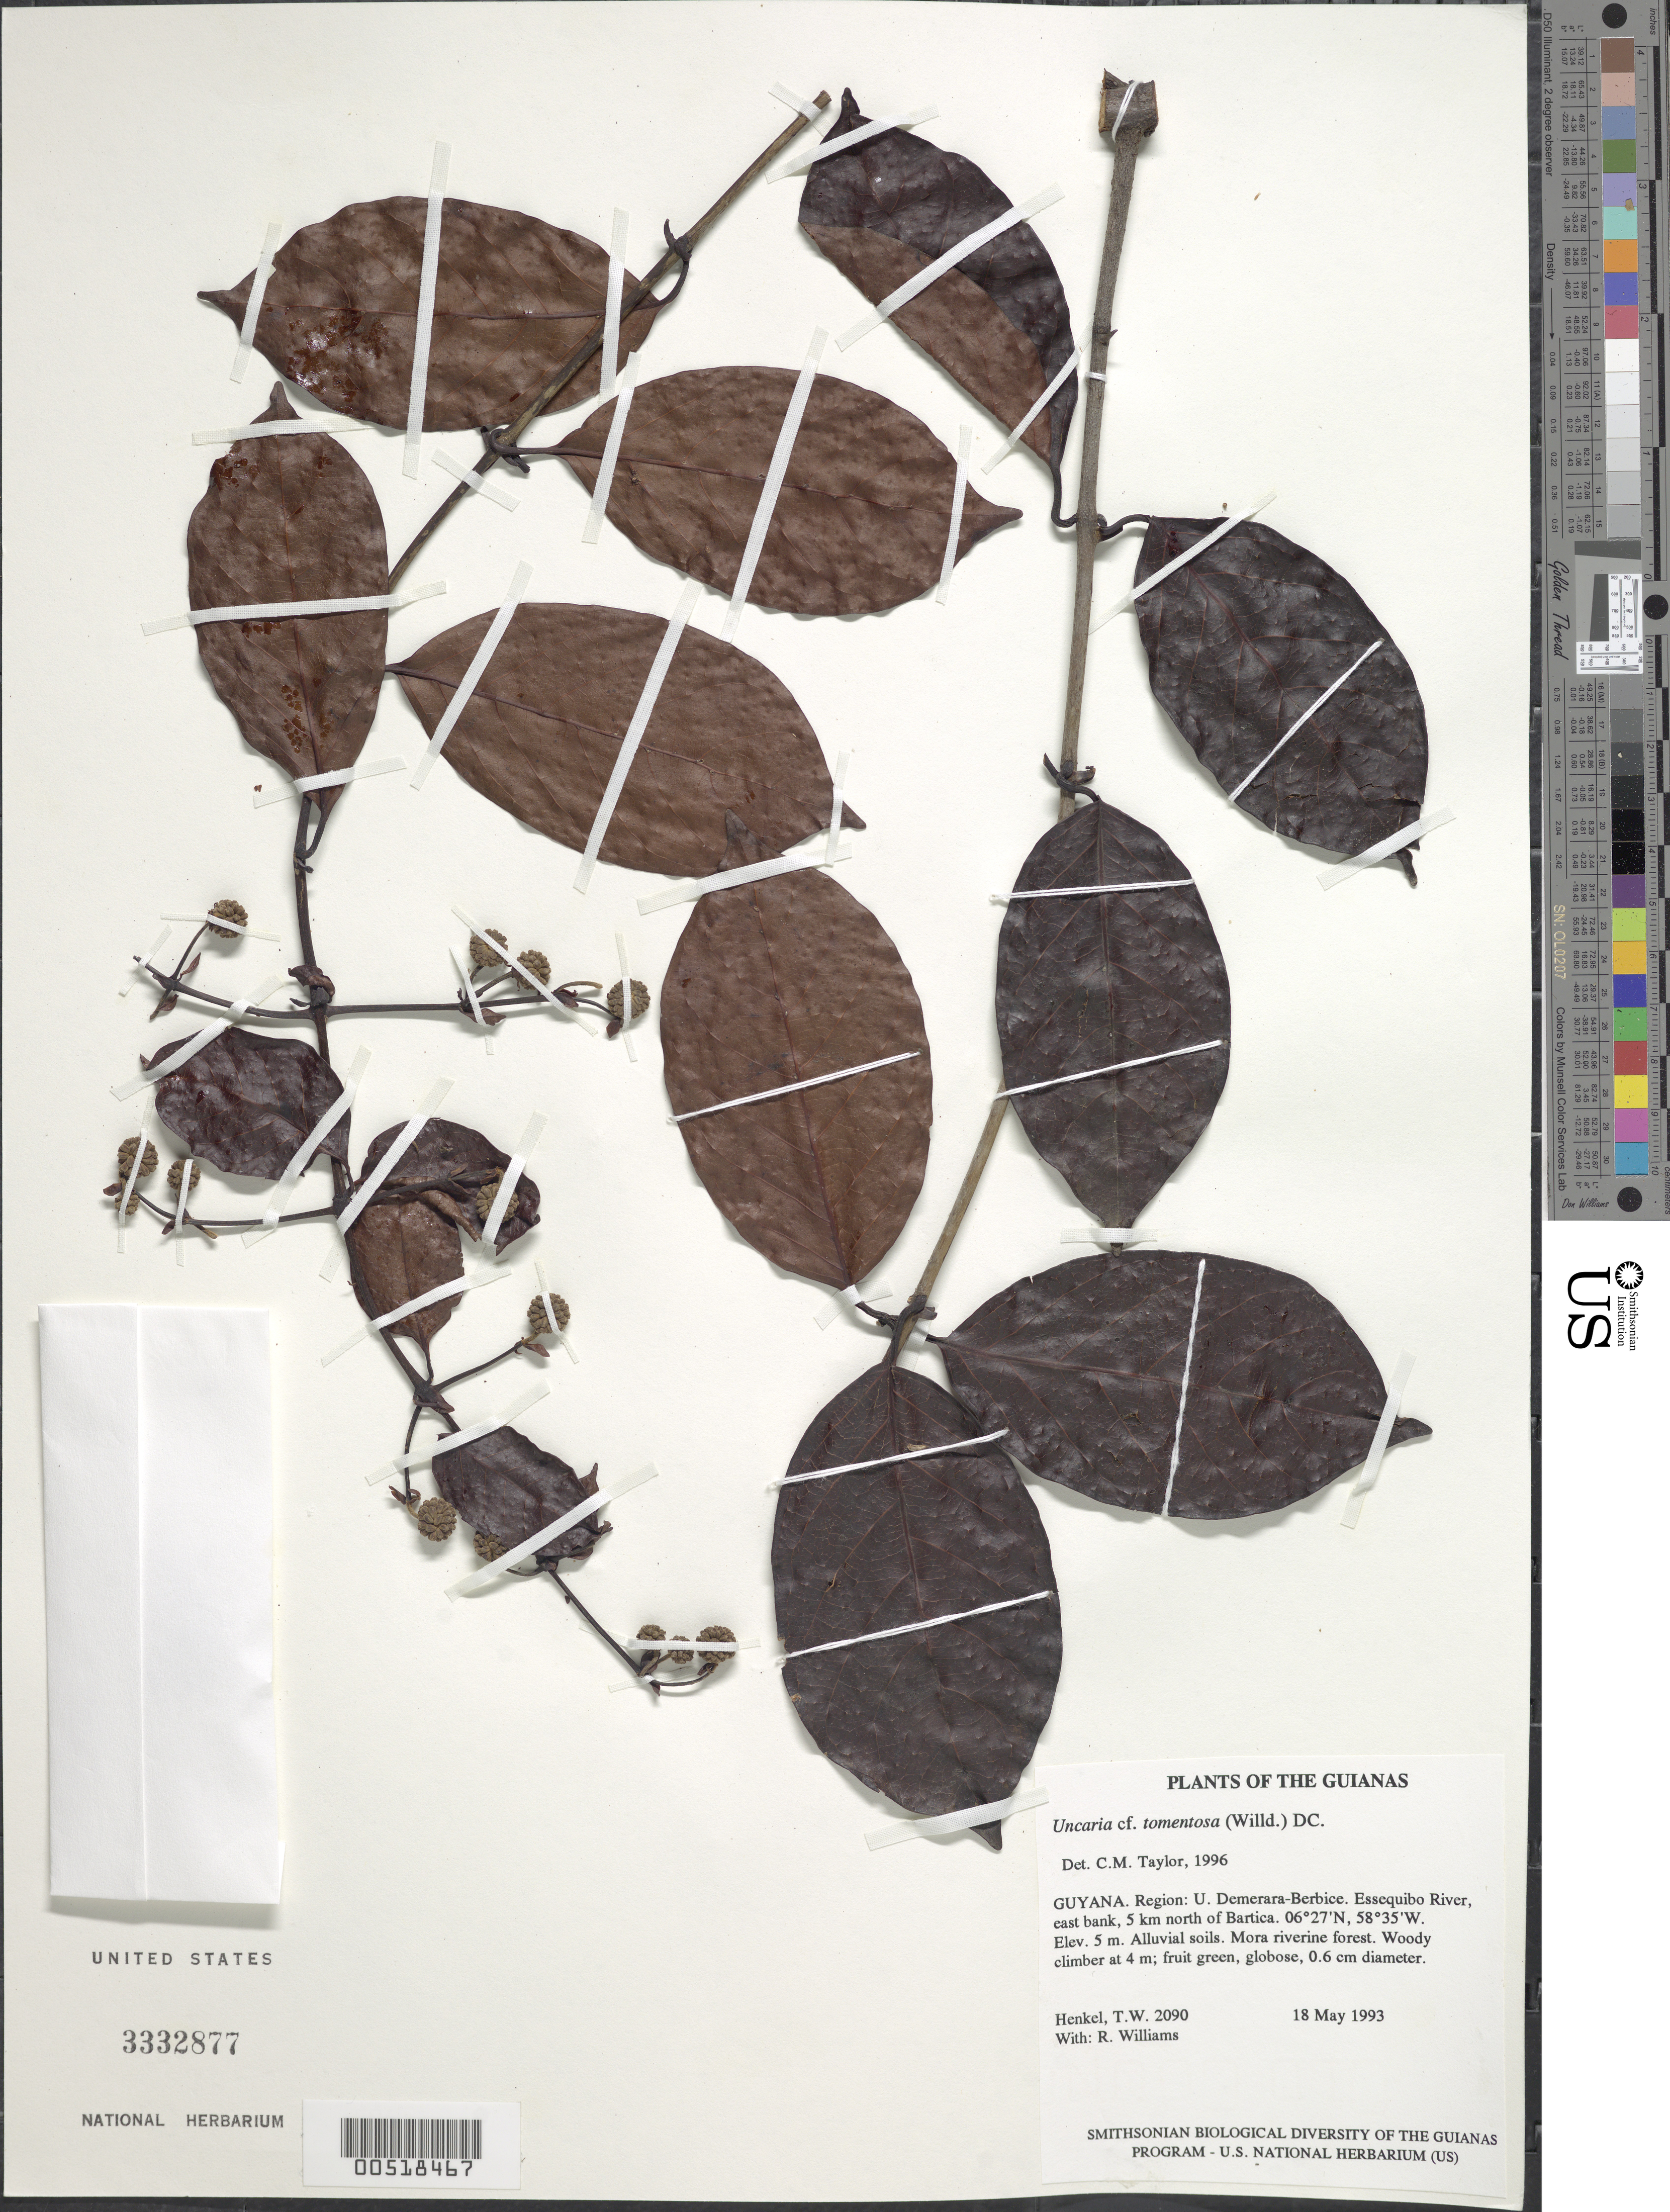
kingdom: Plantae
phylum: Tracheophyta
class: Magnoliopsida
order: Gentianales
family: Rubiaceae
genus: Uncaria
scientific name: Uncaria tomentosa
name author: (Willd. ex Roem. & Schult.) DC.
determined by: Taylor, Charlotte M.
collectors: T. Henkel & R. Williams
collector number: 2090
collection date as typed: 18 May 1993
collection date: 1993-05-18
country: Guyana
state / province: U. Demerara-Berbice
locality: Essequibo River, east bank, 5 km north of Bartica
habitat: Alluvial soils. Mora riverine forest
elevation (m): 5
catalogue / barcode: US 3332877